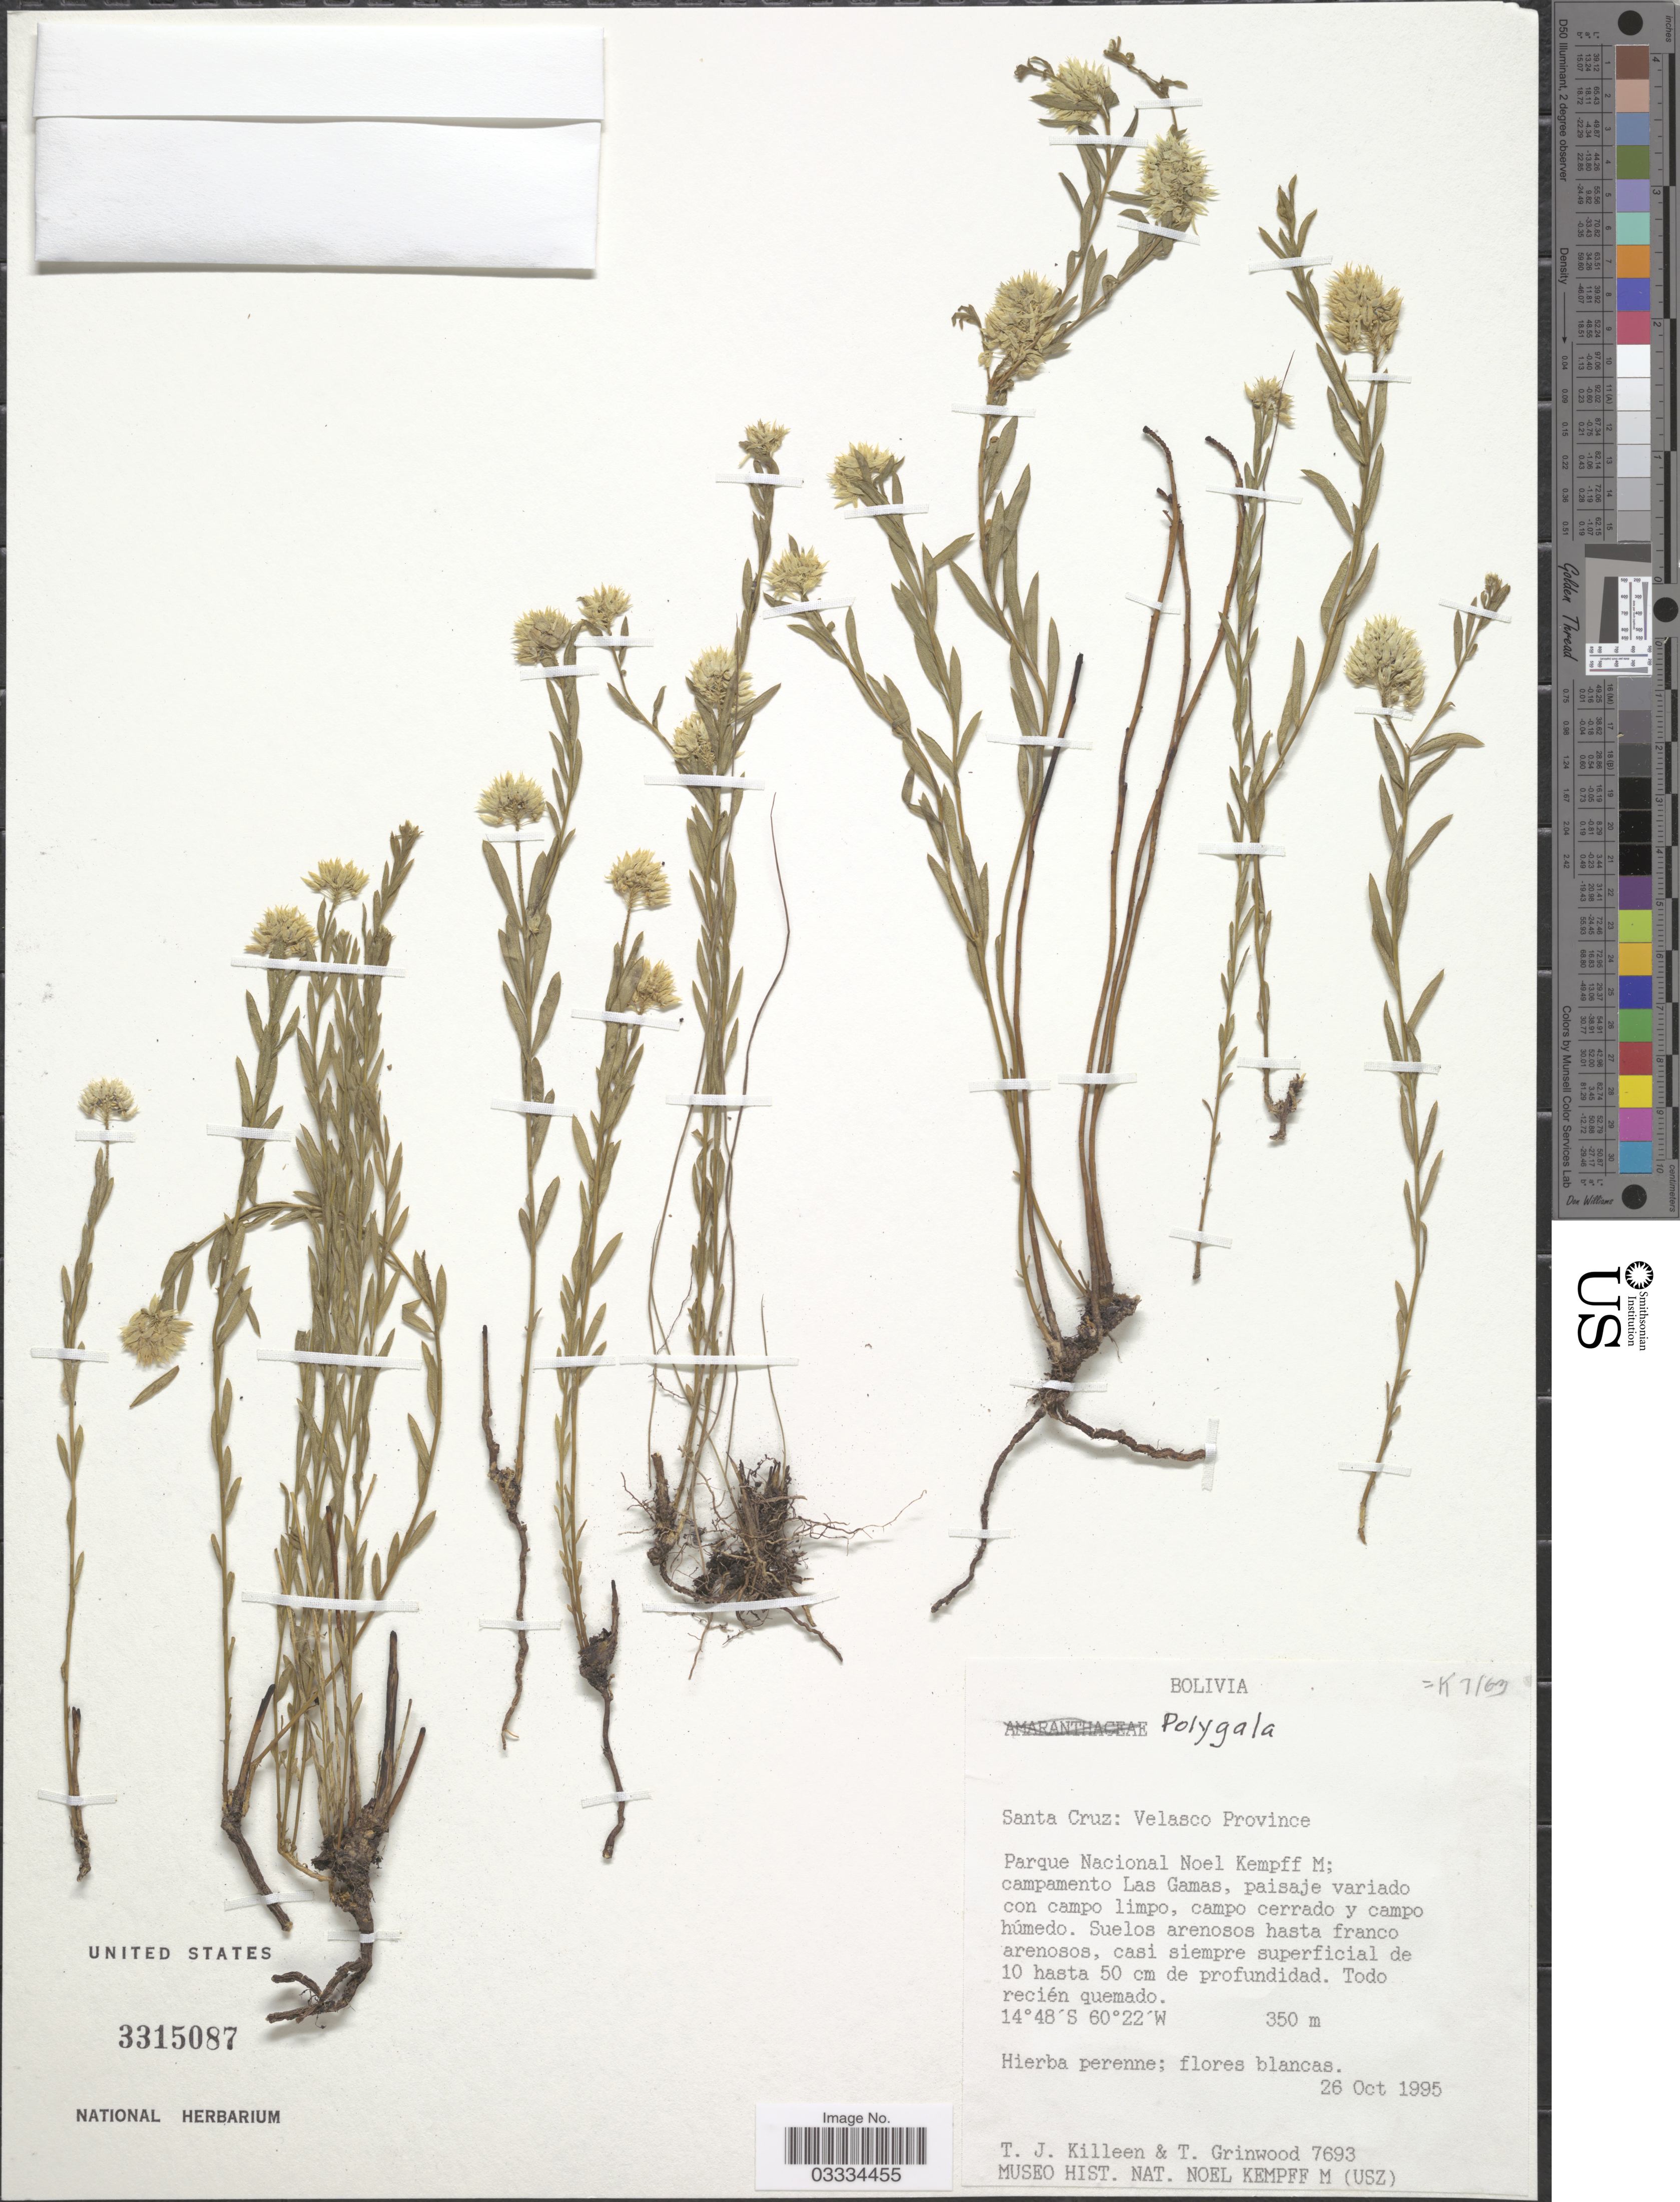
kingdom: Plantae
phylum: Tracheophyta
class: Magnoliopsida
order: Fabales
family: Polygalaceae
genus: Polygala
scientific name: Polygala sp.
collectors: T. J. Killeen & T. Grinwood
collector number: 7693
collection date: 1995-10-26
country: Bolivia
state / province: Santa Cruz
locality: Velasco Province. Parque Nacional Noel Kempff M, campamento Las Gamas, paisaje variado con campo limpo, campo cerrado y campo húmedo.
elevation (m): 350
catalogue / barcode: US 3315087